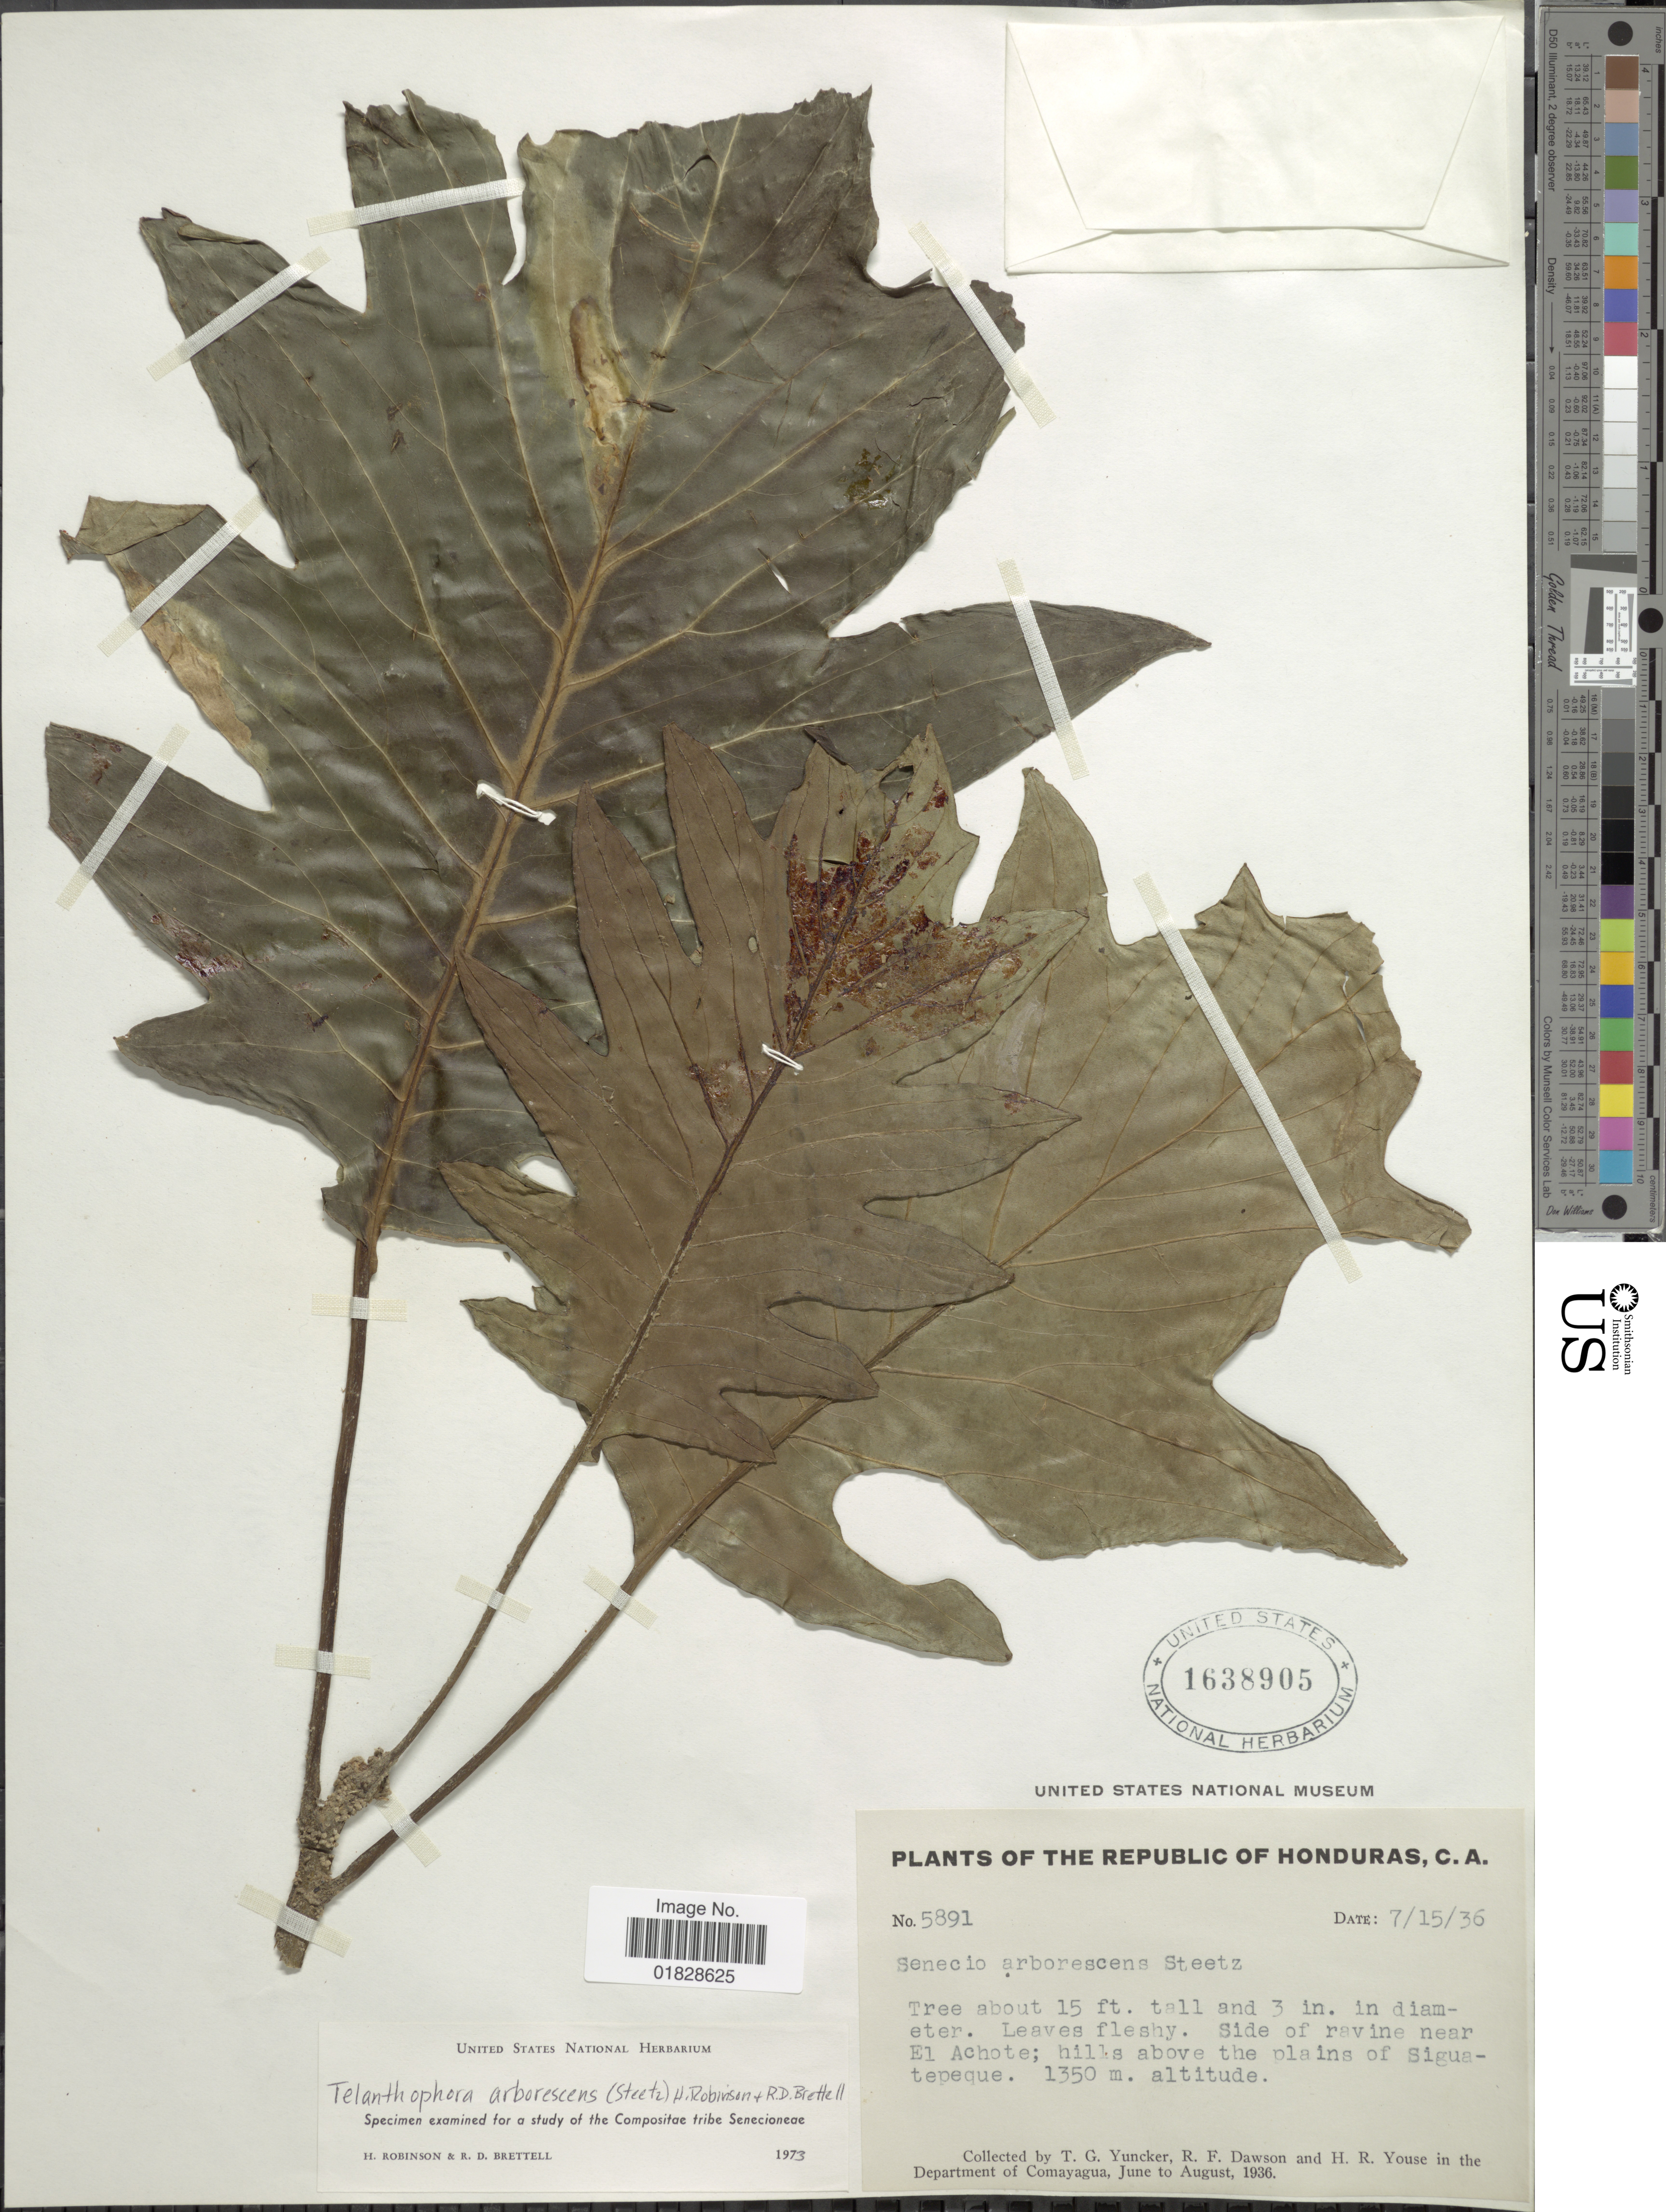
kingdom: Plantae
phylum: Tracheophyta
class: Magnoliopsida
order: Asterales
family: Asteraceae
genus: Telanthophora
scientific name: Telanthophora arborescens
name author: (Steetz) H. Rob. & Brettell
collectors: T. G. Yuncker, R. F. Dawson & H. Youse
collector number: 5891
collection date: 1936-07-15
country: Honduras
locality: Republic of Honduras, C.A. Side of ravine near El Achote; hills above the plains of Siguatepeque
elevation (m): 1350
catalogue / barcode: US 1638905